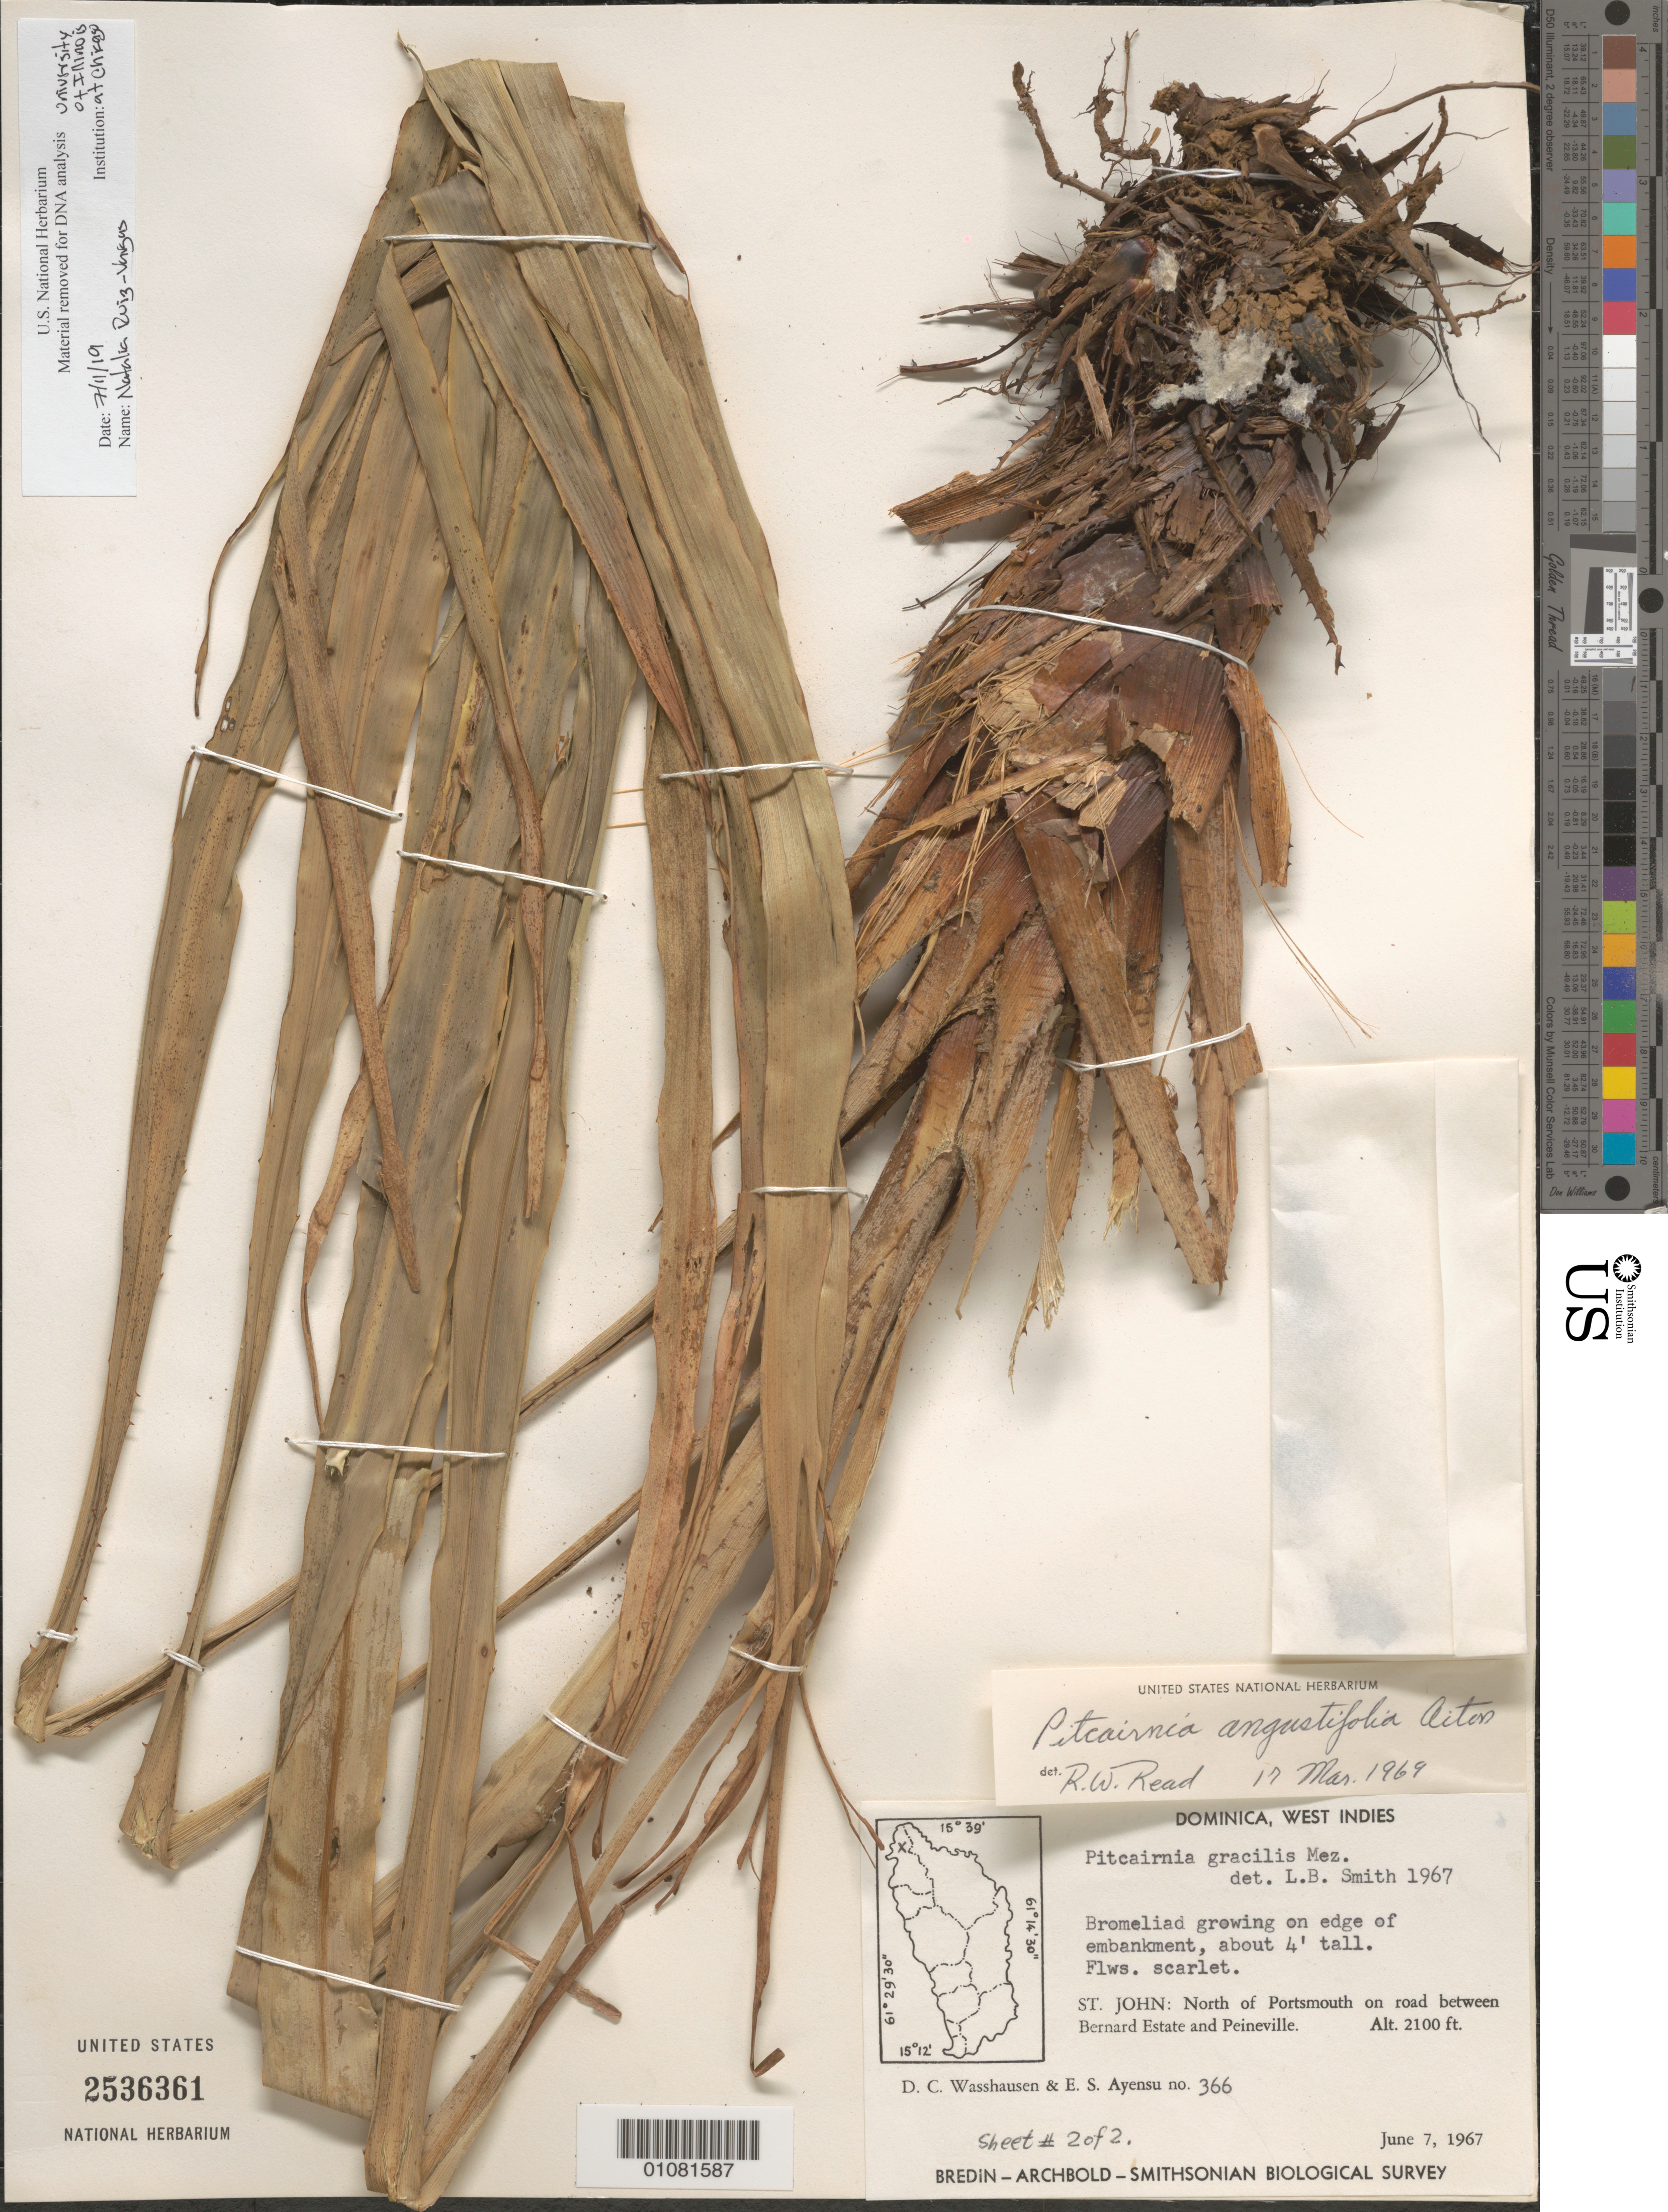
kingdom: Plantae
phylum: Tracheophyta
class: Liliopsida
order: Poales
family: Bromeliaceae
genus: Pitcairnia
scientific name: Pitcairnia angustifolia var. angustifolia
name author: Sol. ex Aiton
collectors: D. C. Wasshausen & E. S. Ayensu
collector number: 366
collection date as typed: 07 Jun 1967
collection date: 1967-06-07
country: Dominica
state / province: St. John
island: Dominica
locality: N of Portsmouth on road between Bernard Estate and Peineville.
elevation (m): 640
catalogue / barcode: US 2536361